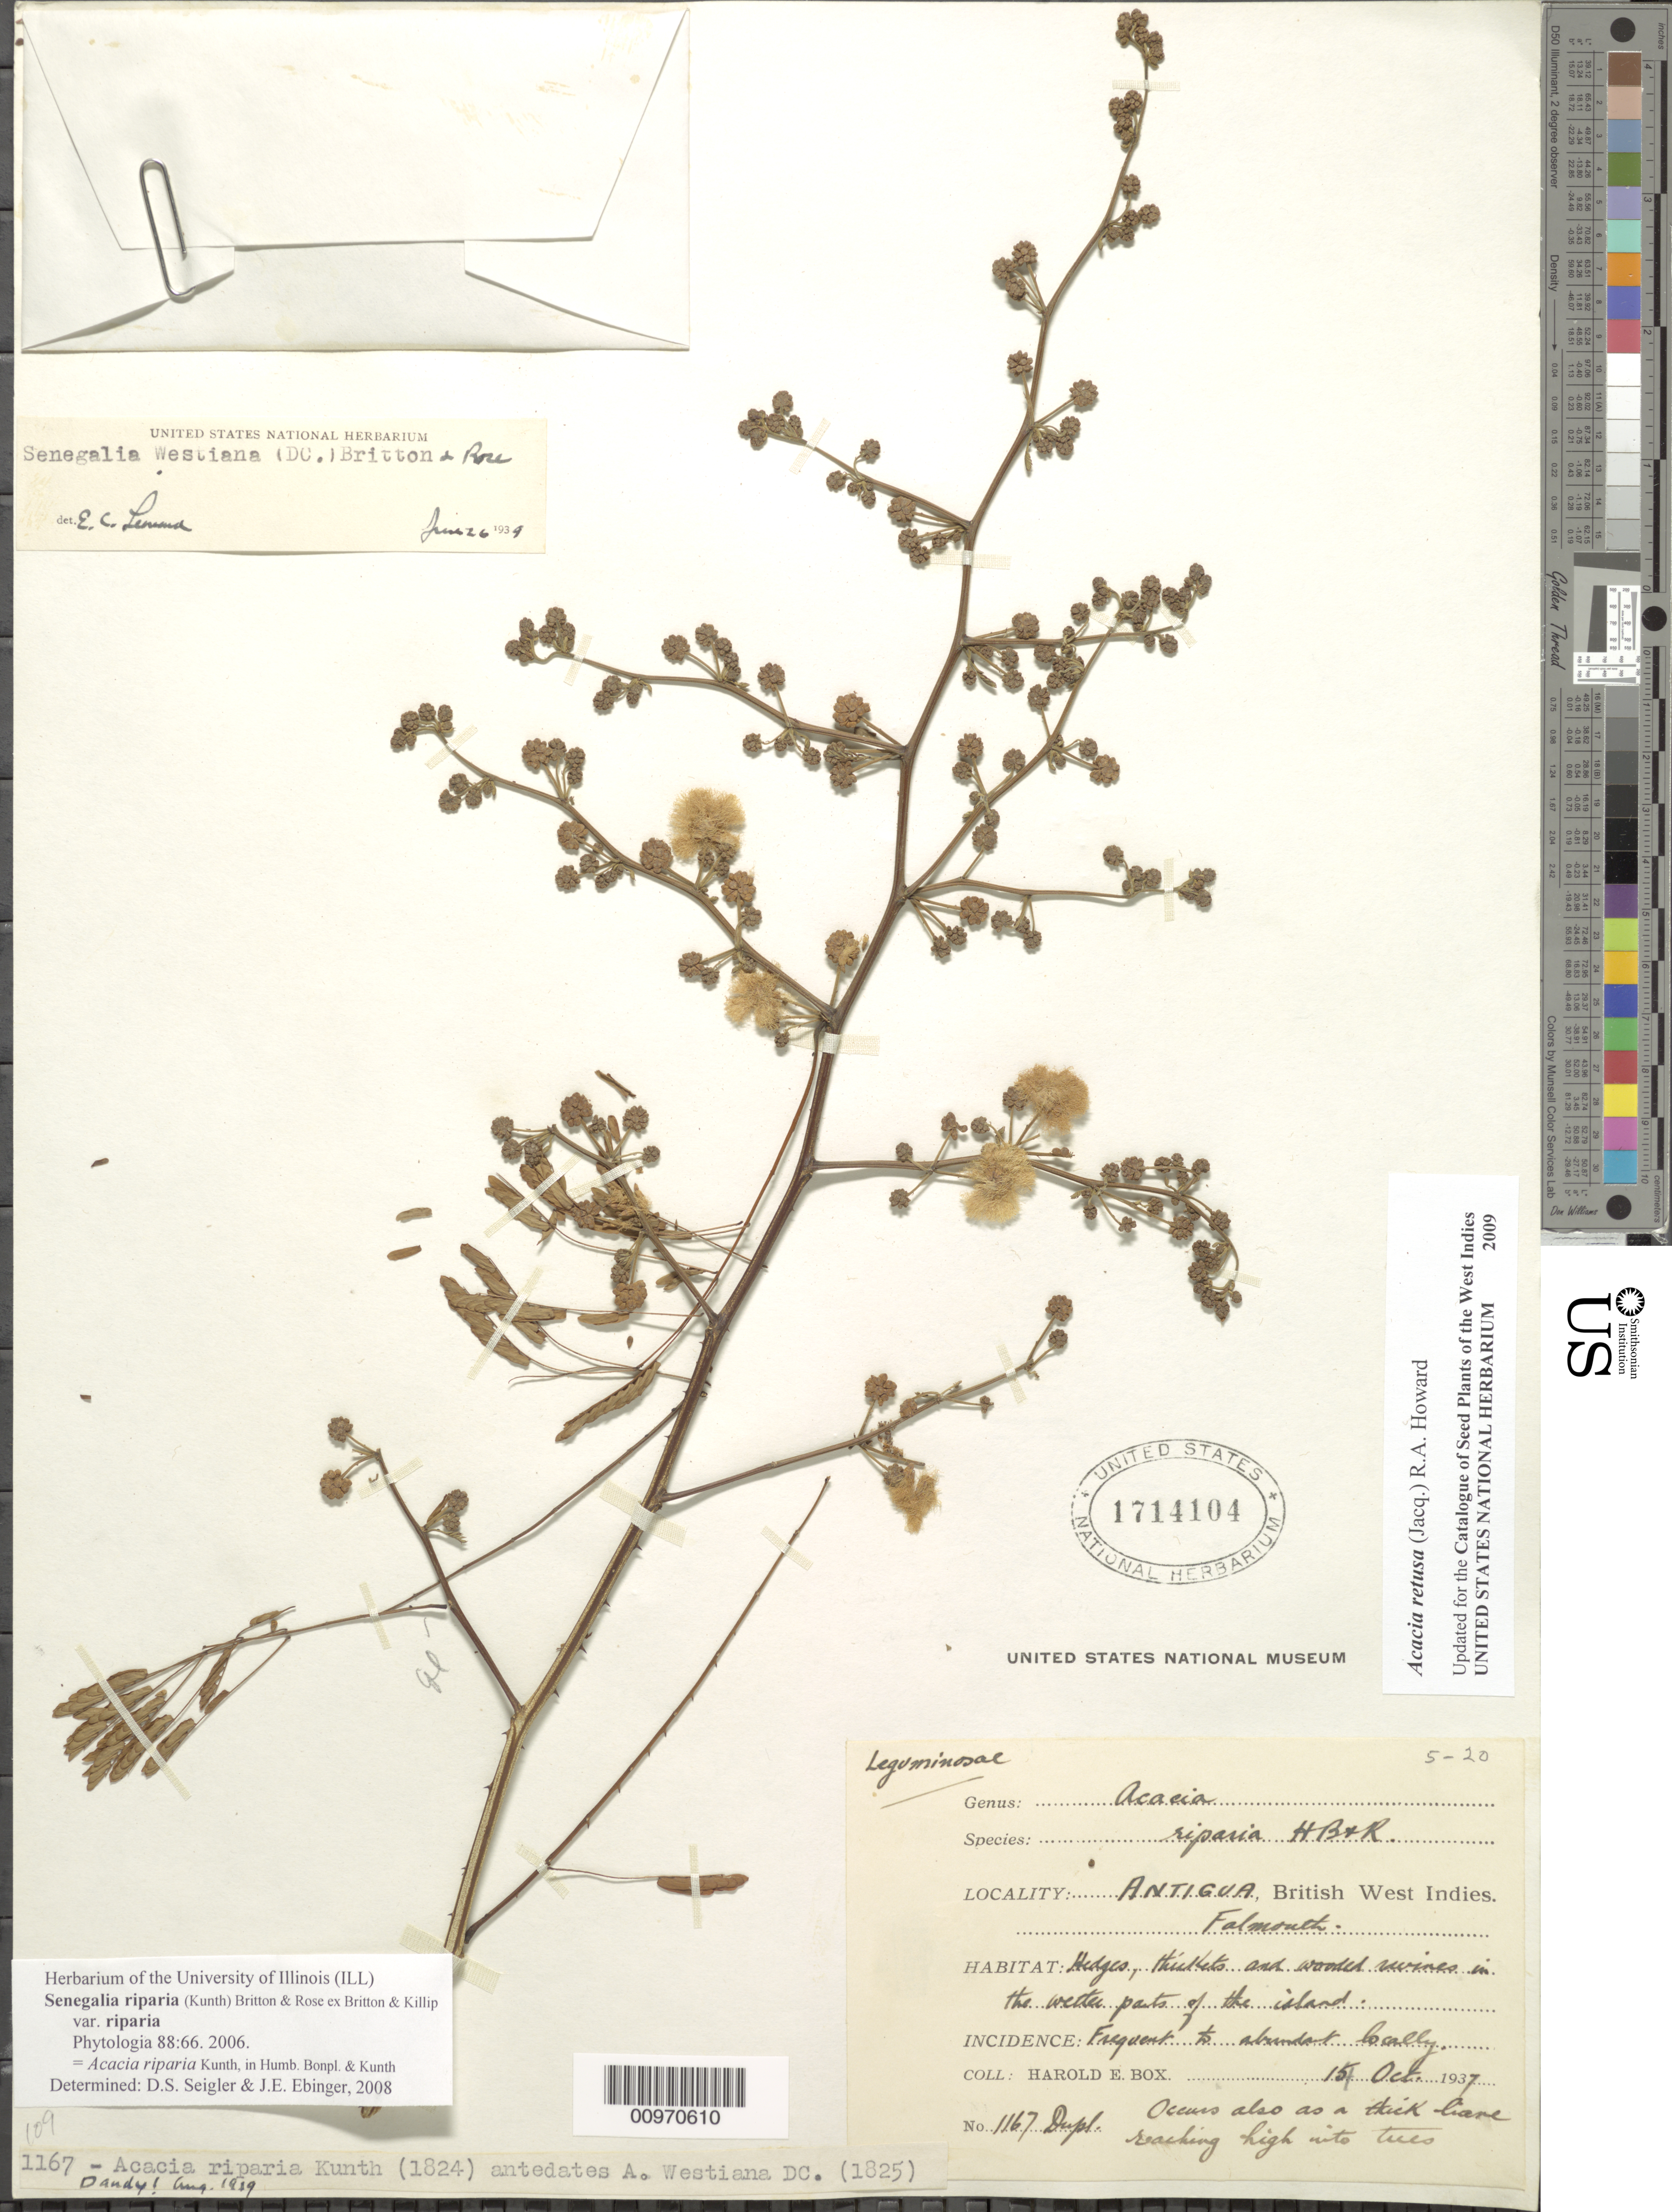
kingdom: Plantae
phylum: Tracheophyta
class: Magnoliopsida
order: Fabales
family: Fabaceae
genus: Senegalia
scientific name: Senegalia riparia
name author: (Kunth) Britton & Rose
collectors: H. E. Box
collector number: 1167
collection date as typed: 15 Oct 1937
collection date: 1937-10-15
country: Antigua and Barbuda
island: Antigua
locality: Falmouth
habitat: Hedges, thickets and wooded ravines in the wetter parts of the island.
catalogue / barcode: US 1714104